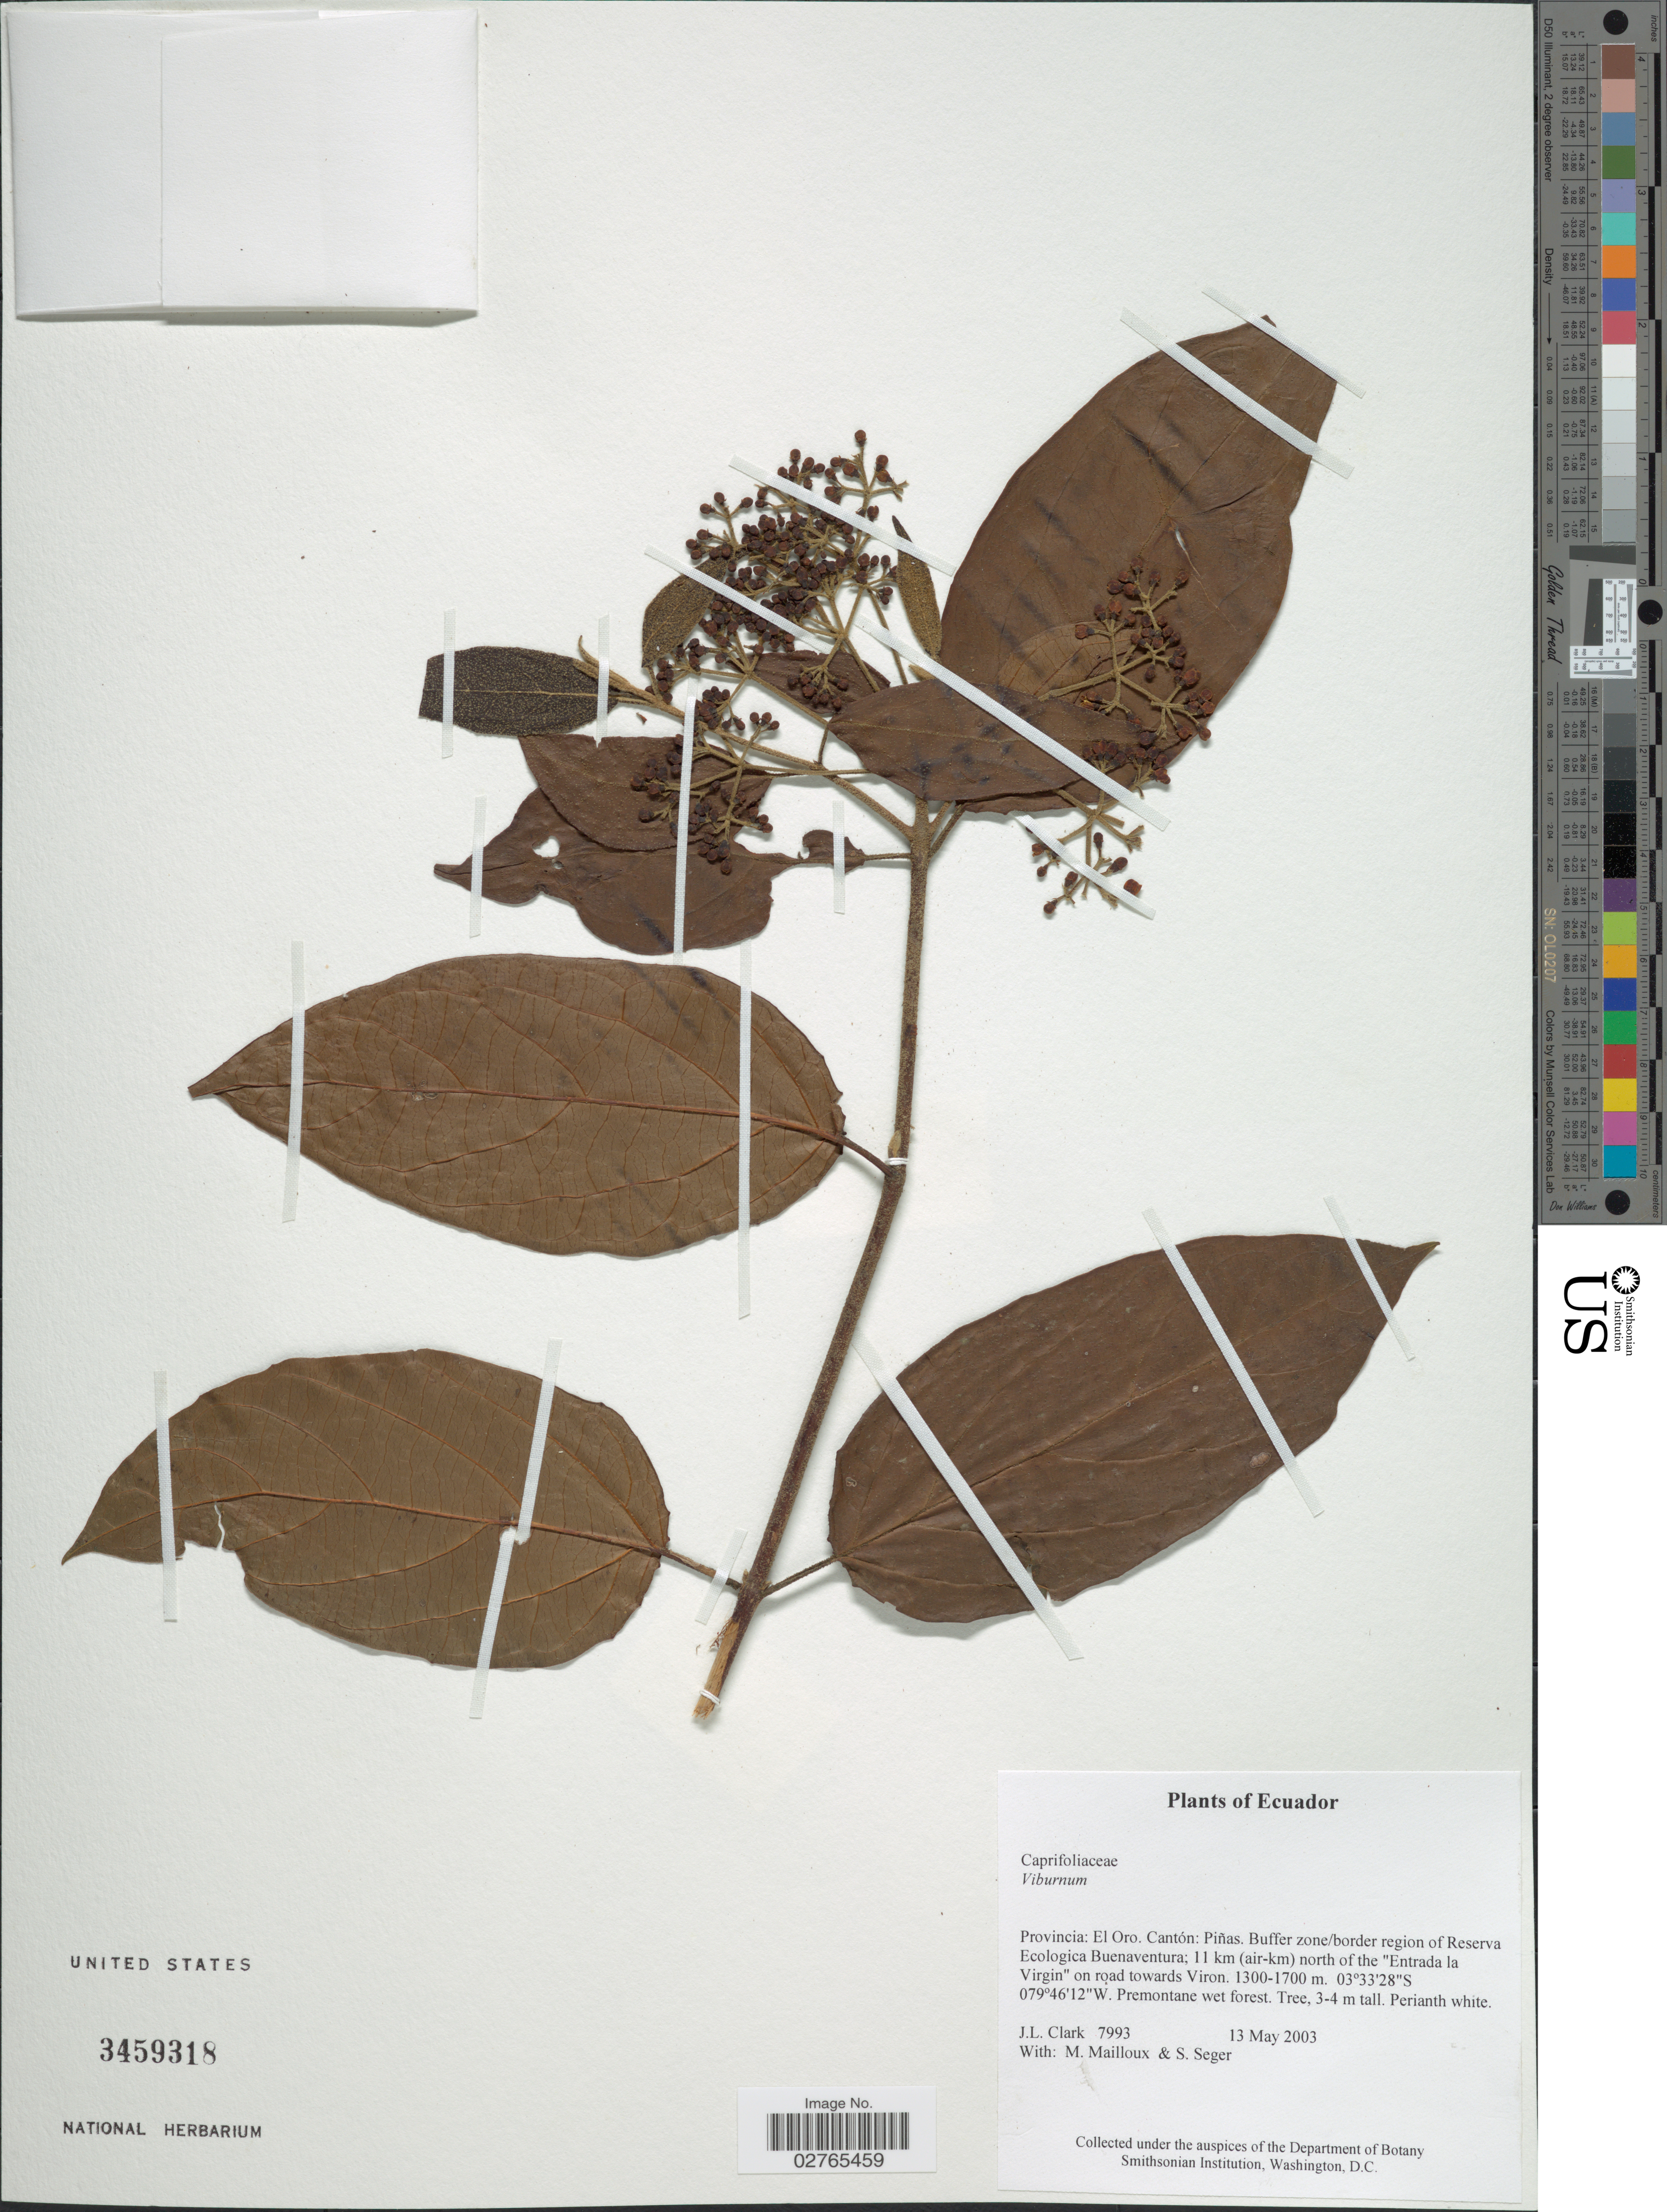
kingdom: Plantae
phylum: Tracheophyta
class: Magnoliopsida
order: Dipsacales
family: Viburnaceae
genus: Viburnum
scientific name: Viburnum sp.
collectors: J. L. Clark, M. Mailloux & S. Seger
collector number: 7993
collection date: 2003-05-13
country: Ecuador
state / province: El Oro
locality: Cantón: Piñas. Buffer zone/ border region of Reserva Ecologica Buenaventura; 11 km (air-km) north of the "Entrada la Virgin" on road towards Viron.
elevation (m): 1300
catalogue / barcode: US 3459318